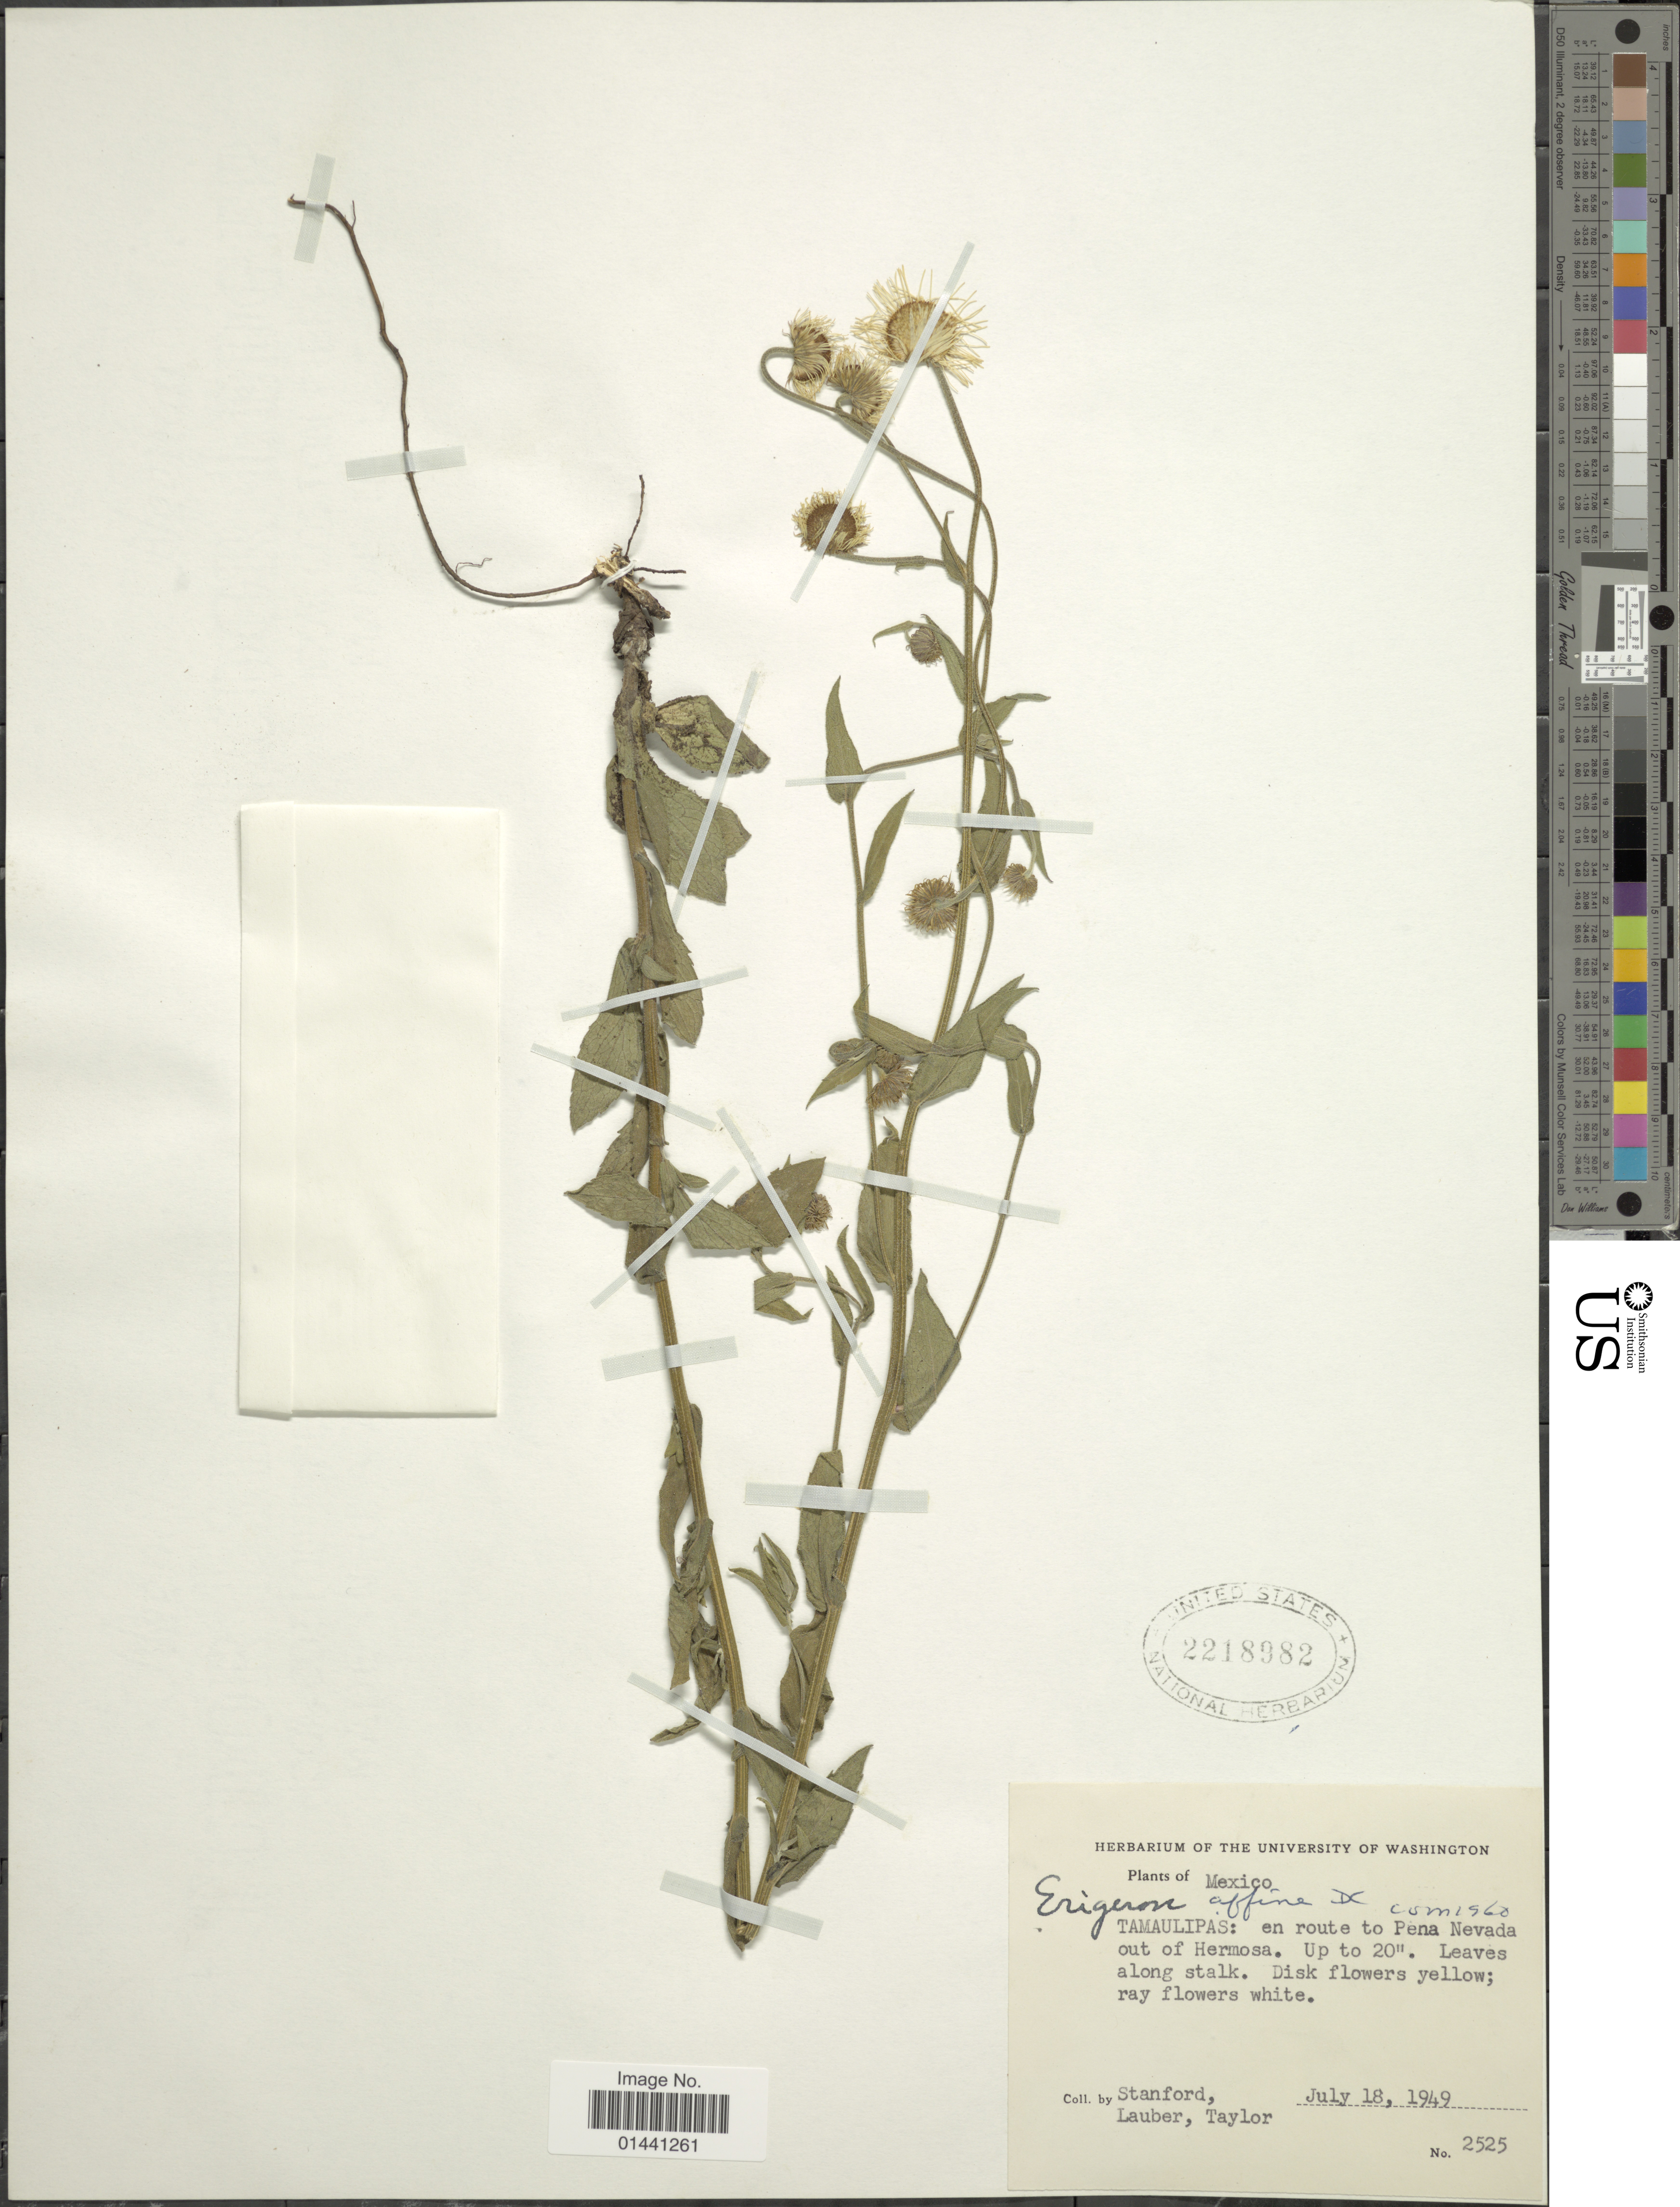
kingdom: Plantae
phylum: Tracheophyta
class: Magnoliopsida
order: Asterales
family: Asteraceae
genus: Erigeron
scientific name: Erigeron affinis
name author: V.M. Badillo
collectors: -. Stanford, Lauber, -- & -- Taylor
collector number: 2525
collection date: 1949-07-18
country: Mexico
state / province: Tamaulipas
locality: En route to Pena Nevada, out of Hermosa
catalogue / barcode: US 2218982